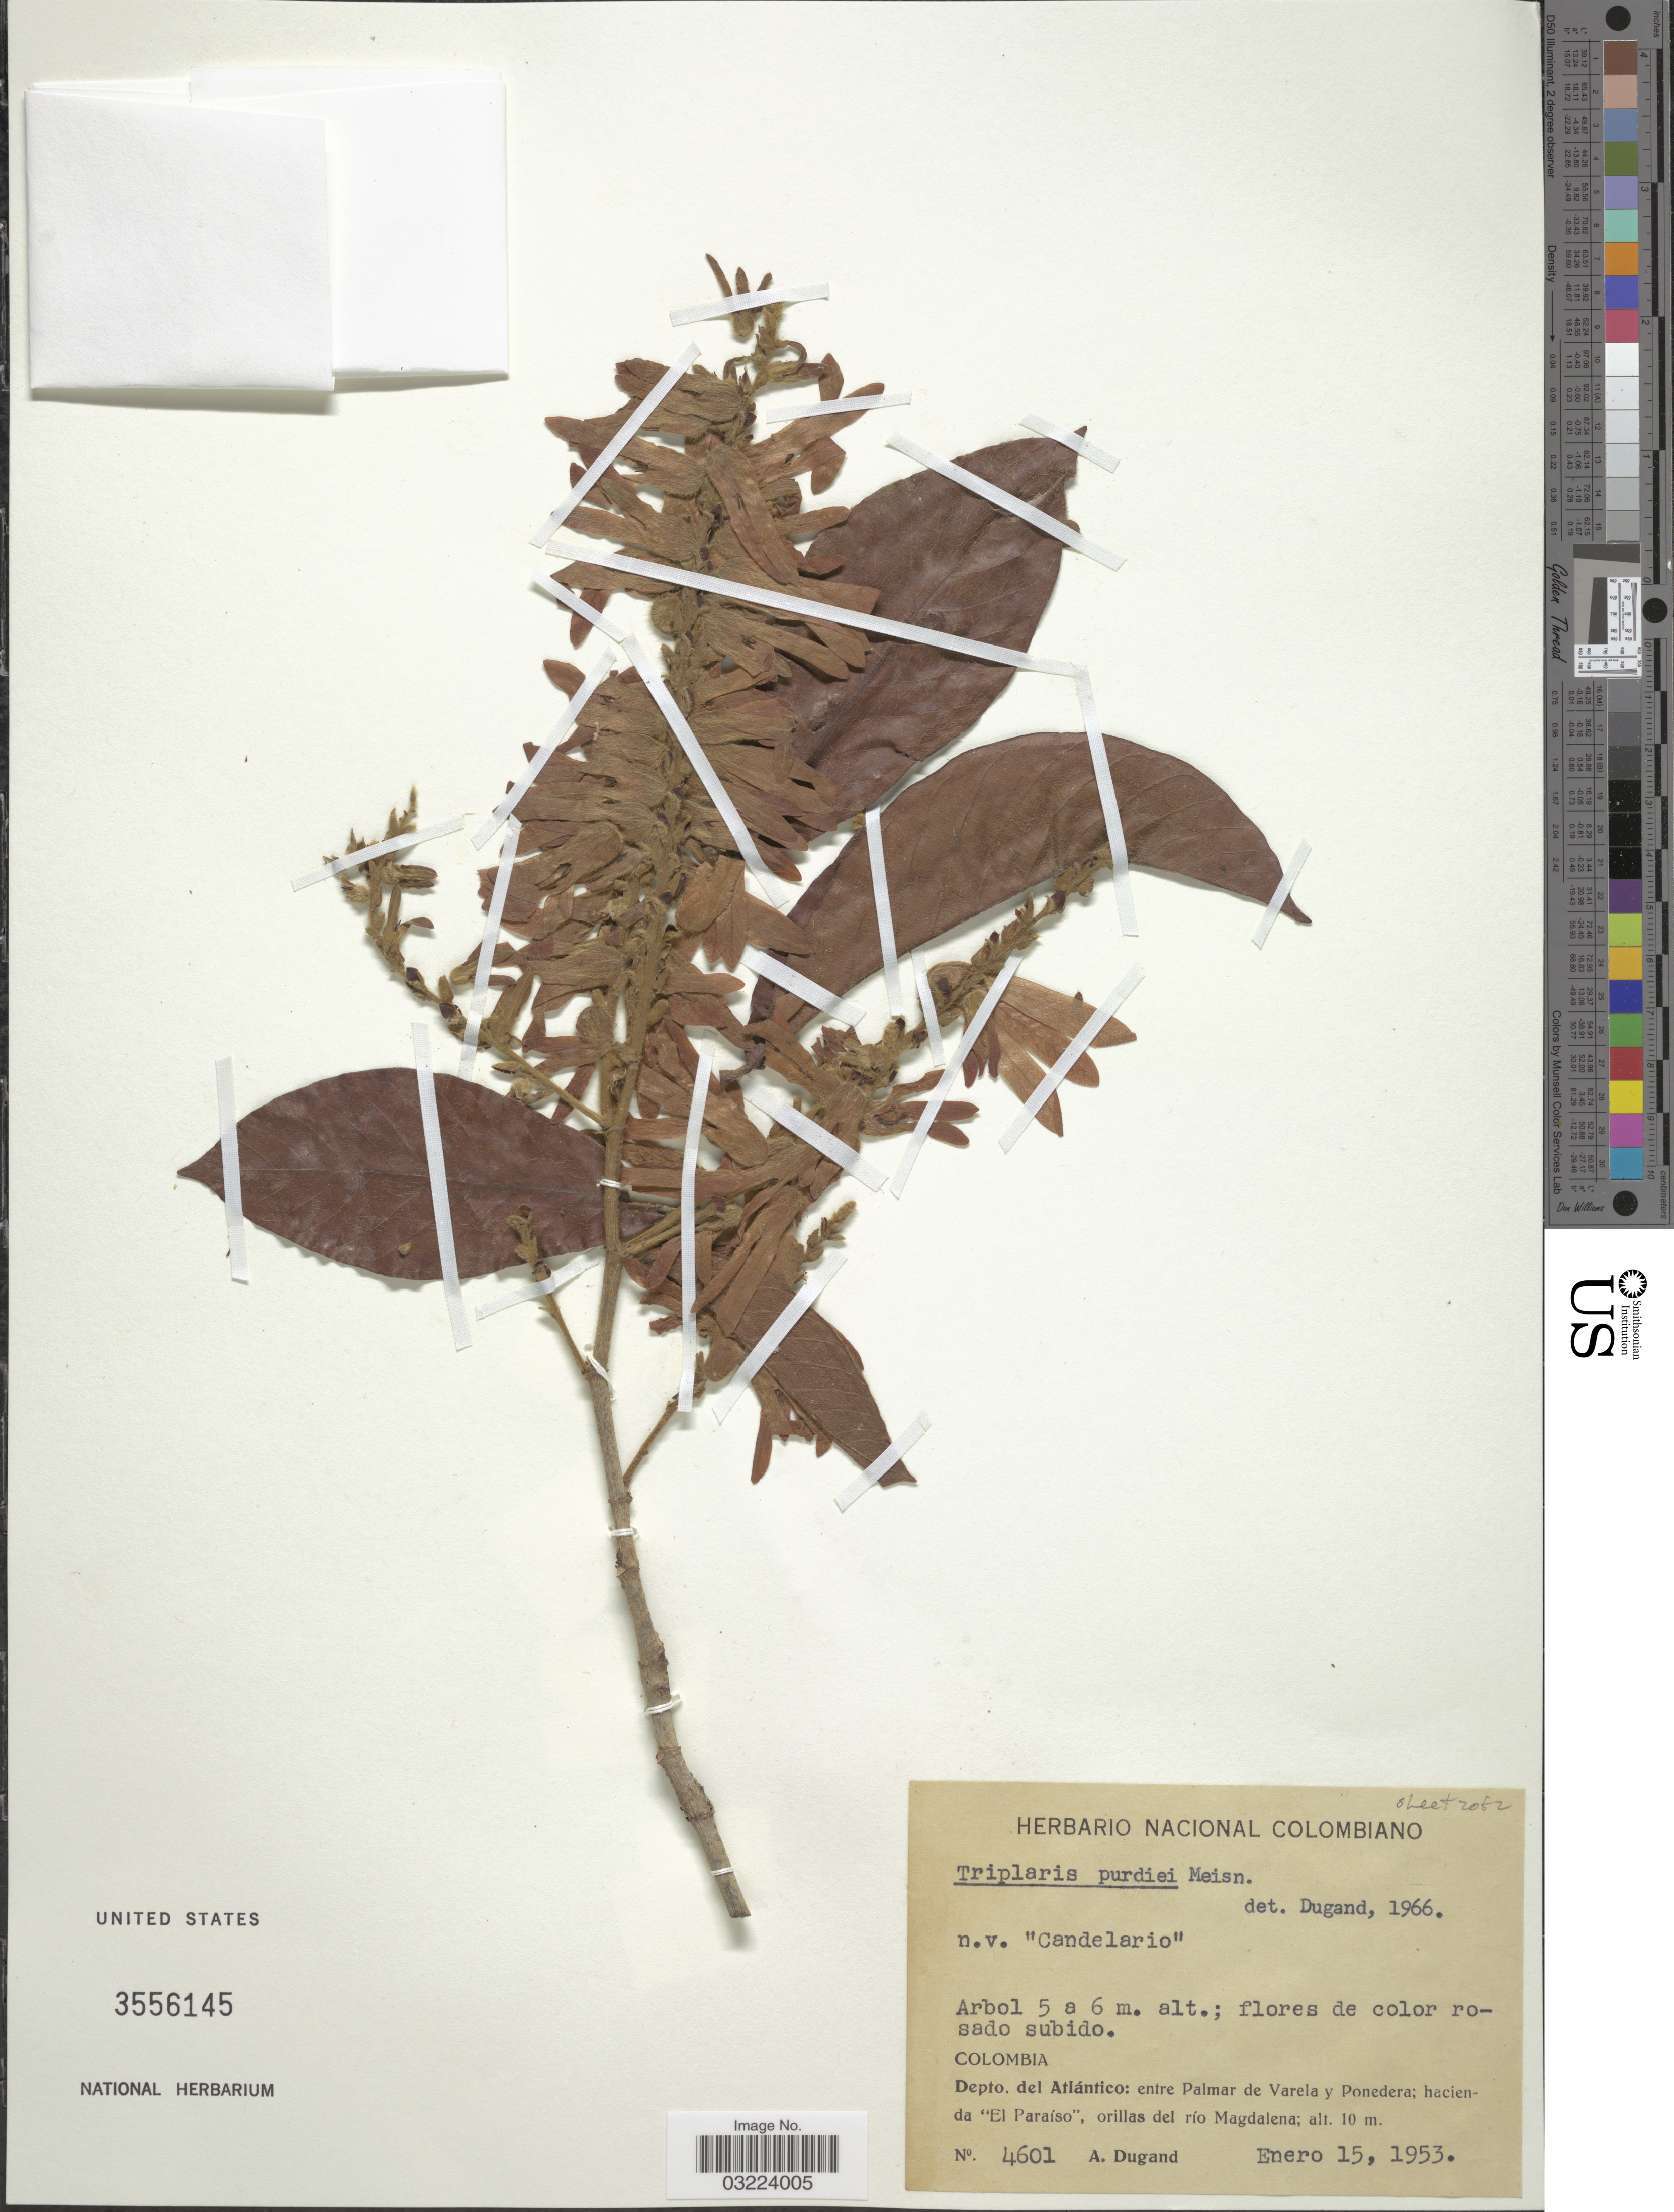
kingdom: Plantae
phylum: Tracheophyta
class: Magnoliopsida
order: Caryophyllales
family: Polygonaceae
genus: Triplaris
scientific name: Triplaris purdiei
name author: Meisn.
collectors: A. Dugand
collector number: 4601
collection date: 1953-01-15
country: Colombia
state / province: Atlántico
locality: Depto. del Atlántico: entre Palmar de Varela y Ponedera; hacienda "El Paraíso", orillas del río Magdalena.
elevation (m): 10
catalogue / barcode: US 3556145